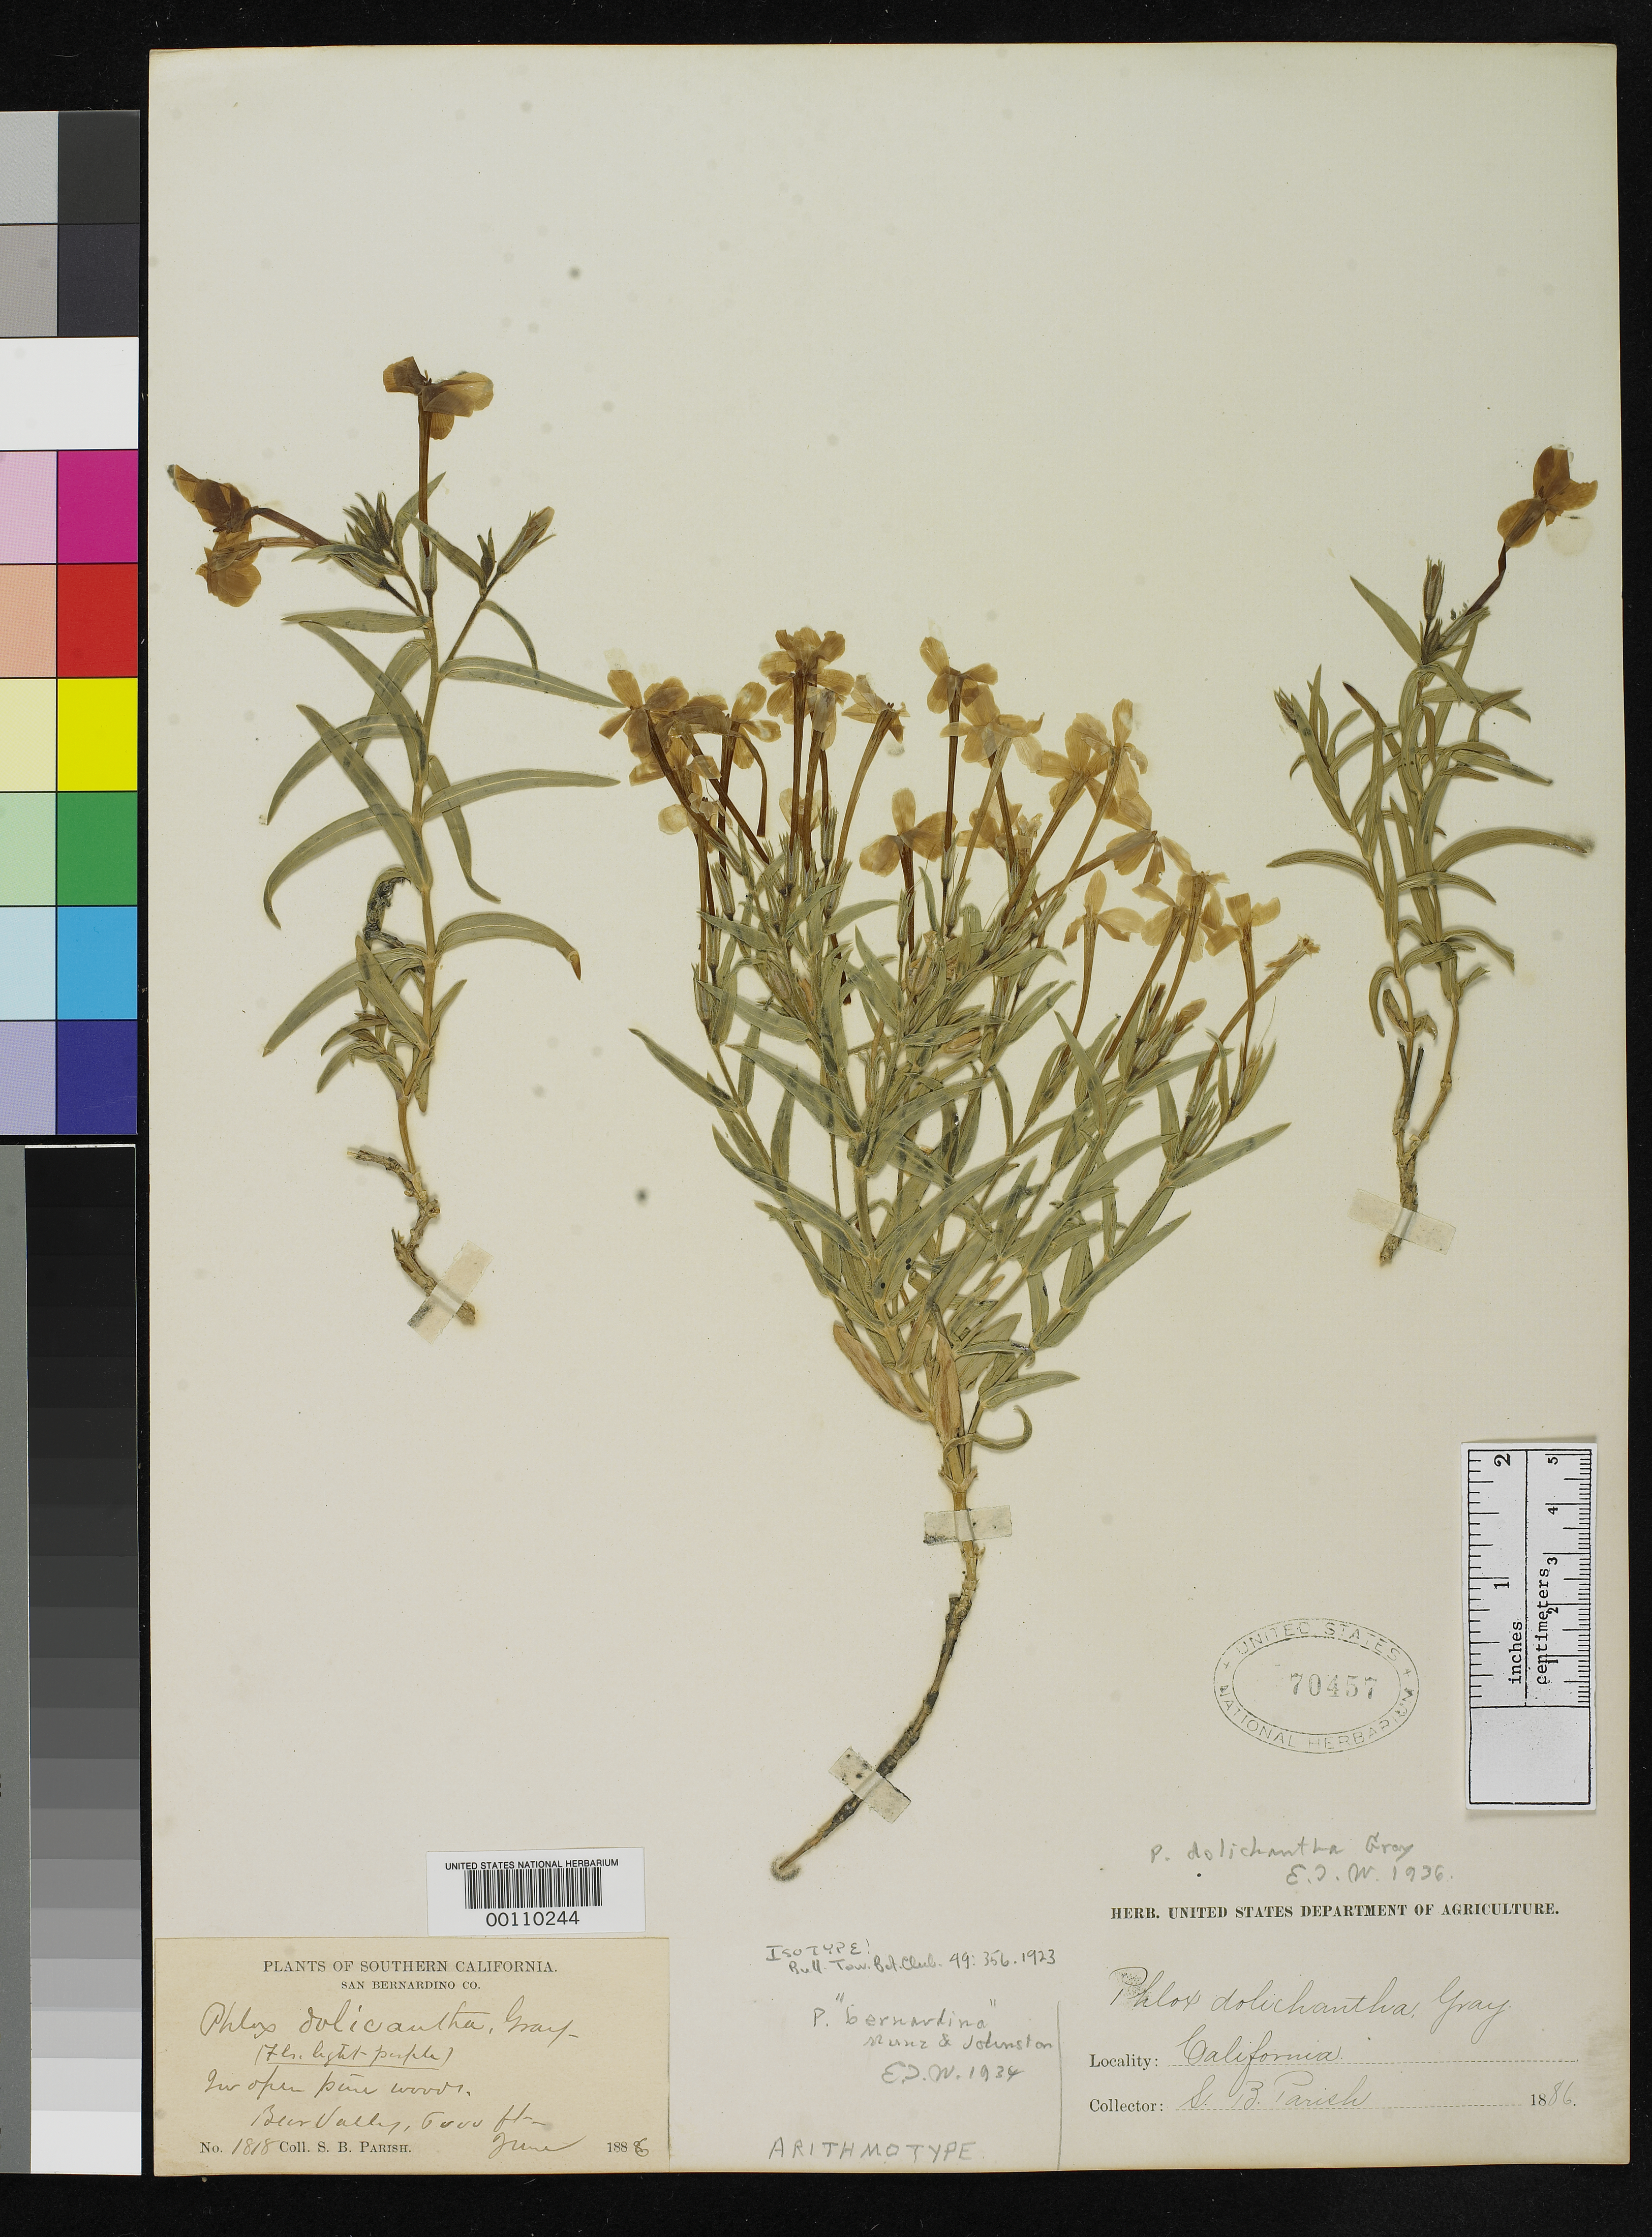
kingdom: Plantae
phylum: Tracheophyta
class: Magnoliopsida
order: Ericales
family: Polemoniaceae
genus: Phlox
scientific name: Phlox bernardina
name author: Munz & I.M. Johnst.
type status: Isotype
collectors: S. B. Parish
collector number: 1818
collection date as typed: Jun 1886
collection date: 1886-06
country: United States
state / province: California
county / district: San Bernardino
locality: Bear Valley.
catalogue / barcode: US 70457